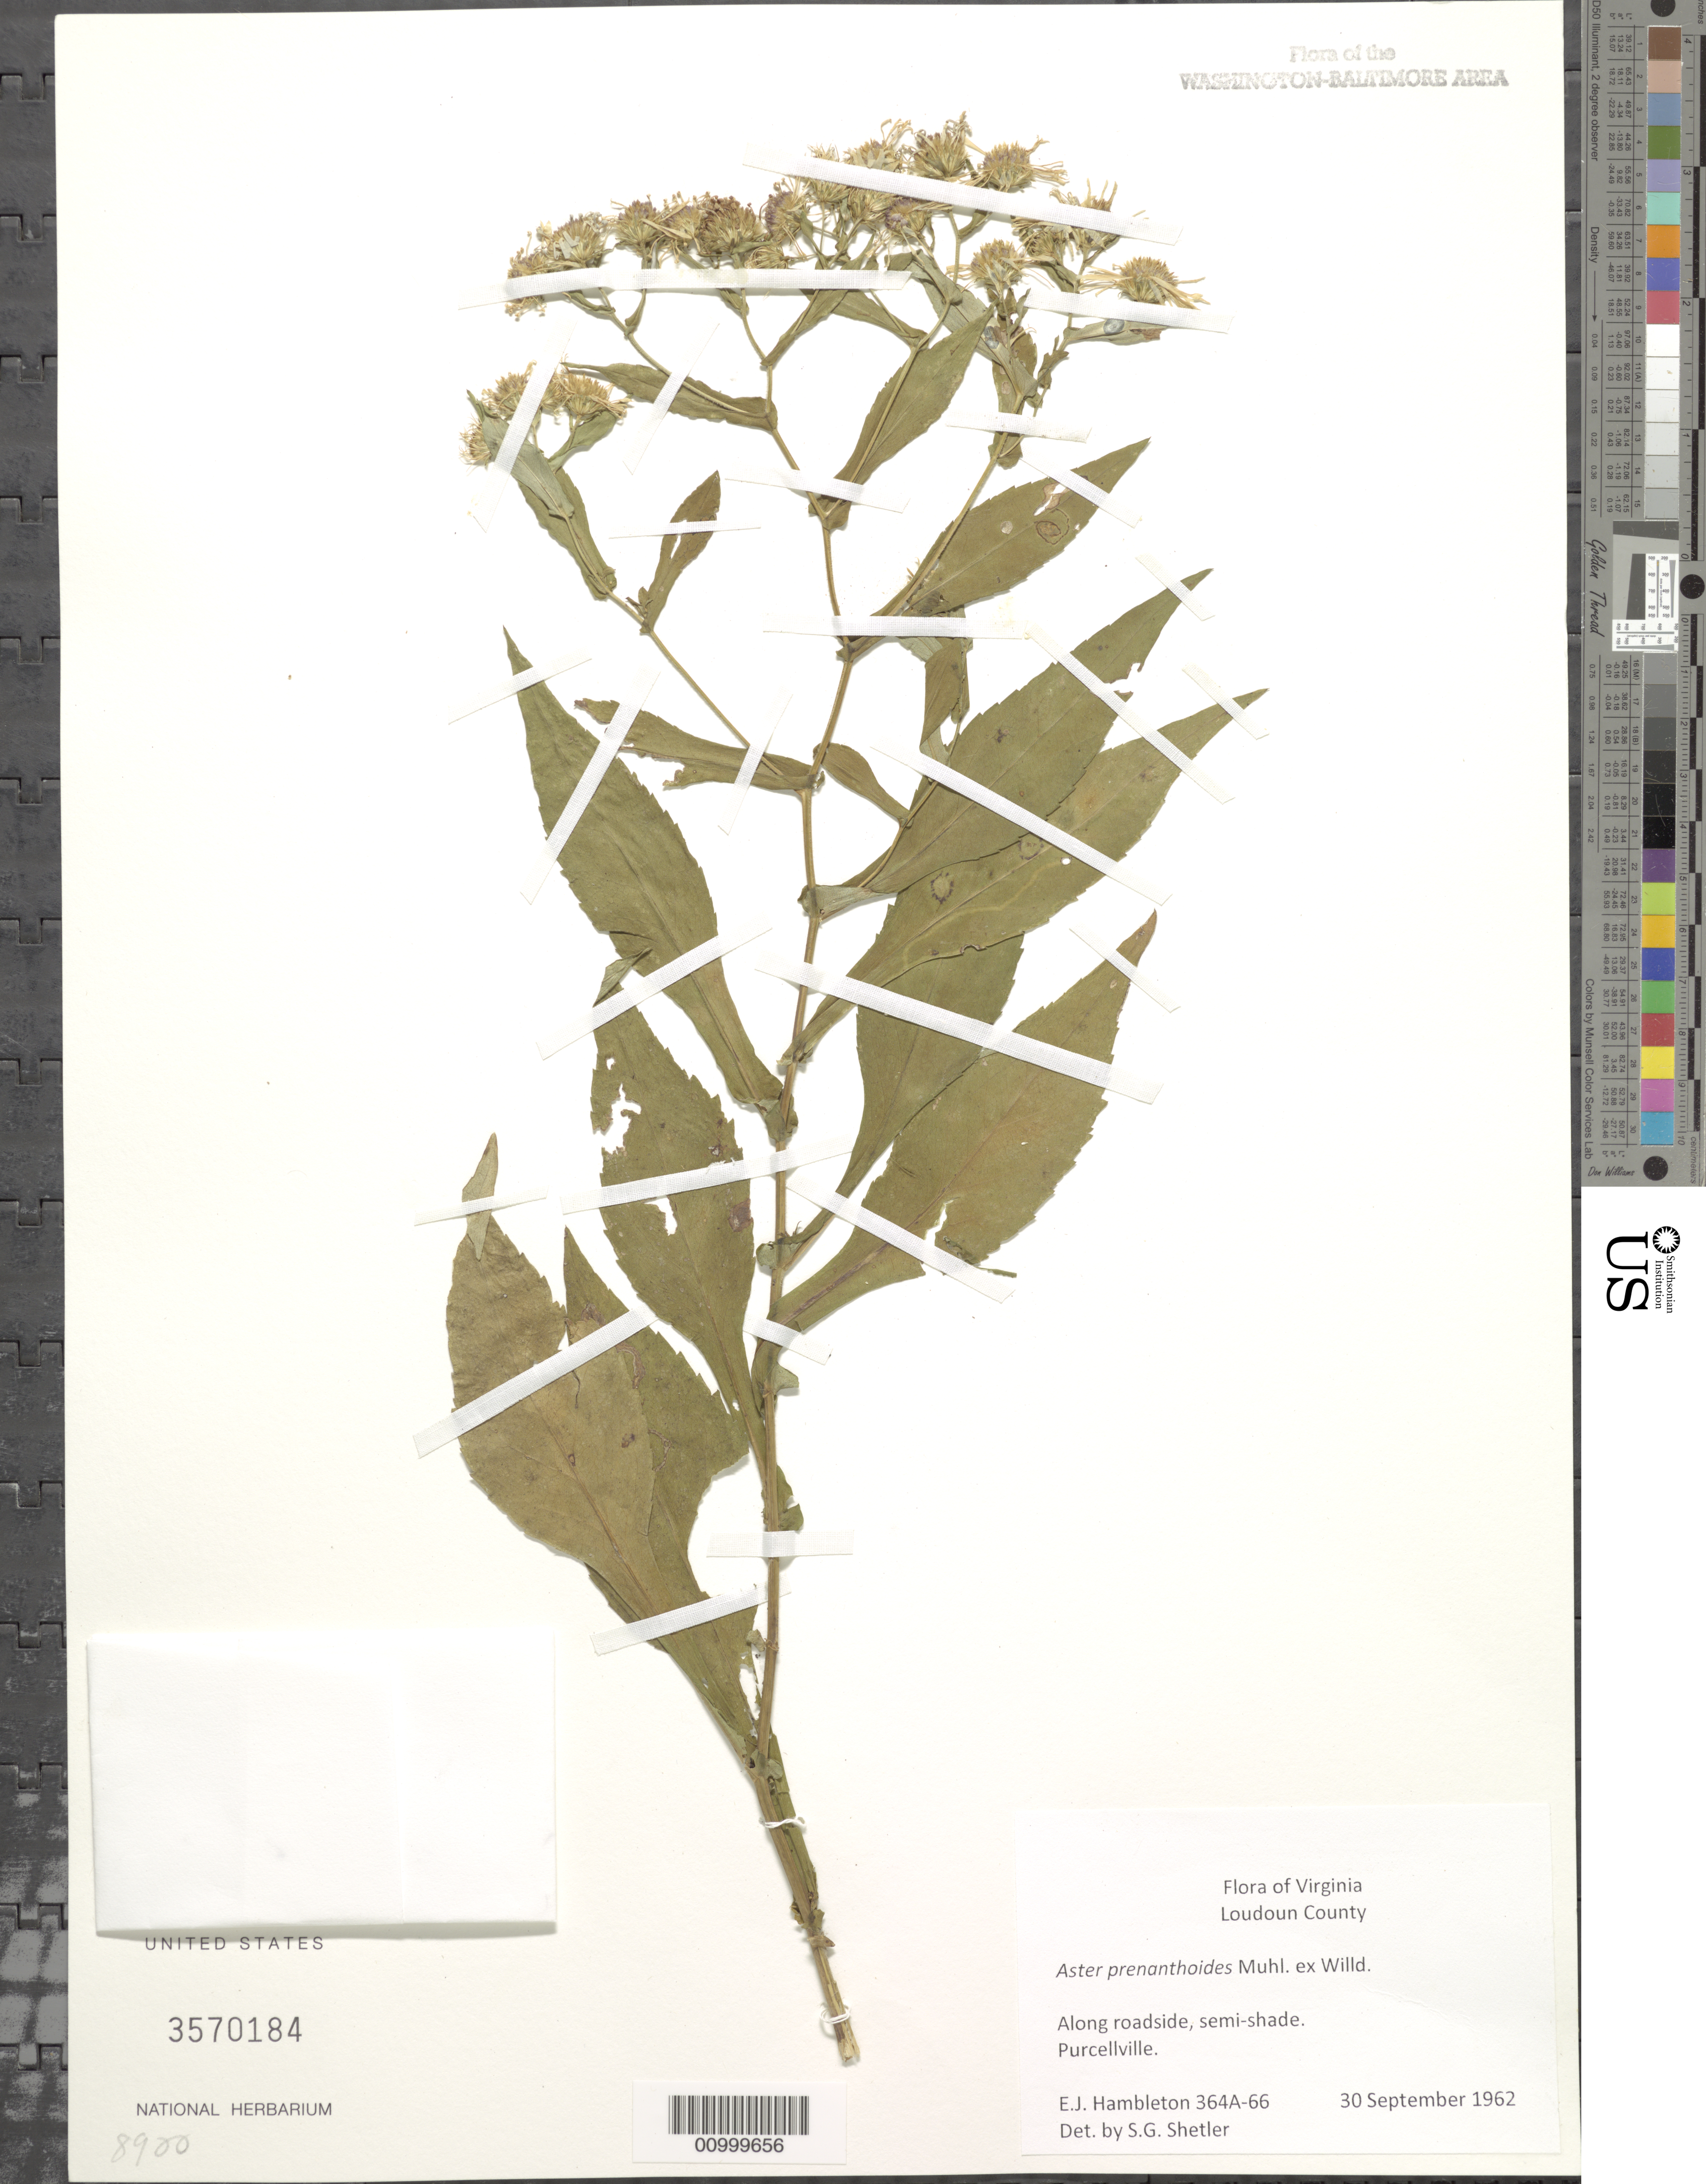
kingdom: Plantae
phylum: Tracheophyta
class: Magnoliopsida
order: Asterales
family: Asteraceae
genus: Symphyotrichum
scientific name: Symphyotrichum prenanthoides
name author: (Muhl. ex Willd.) G.L. Nesom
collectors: E. Hambleton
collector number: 364A-66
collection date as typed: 30 September 1962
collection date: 1962-09-30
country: United States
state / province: Virginia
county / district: Loudoun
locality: Purcellville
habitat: Along roadside, semi-shade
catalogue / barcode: US 3570184